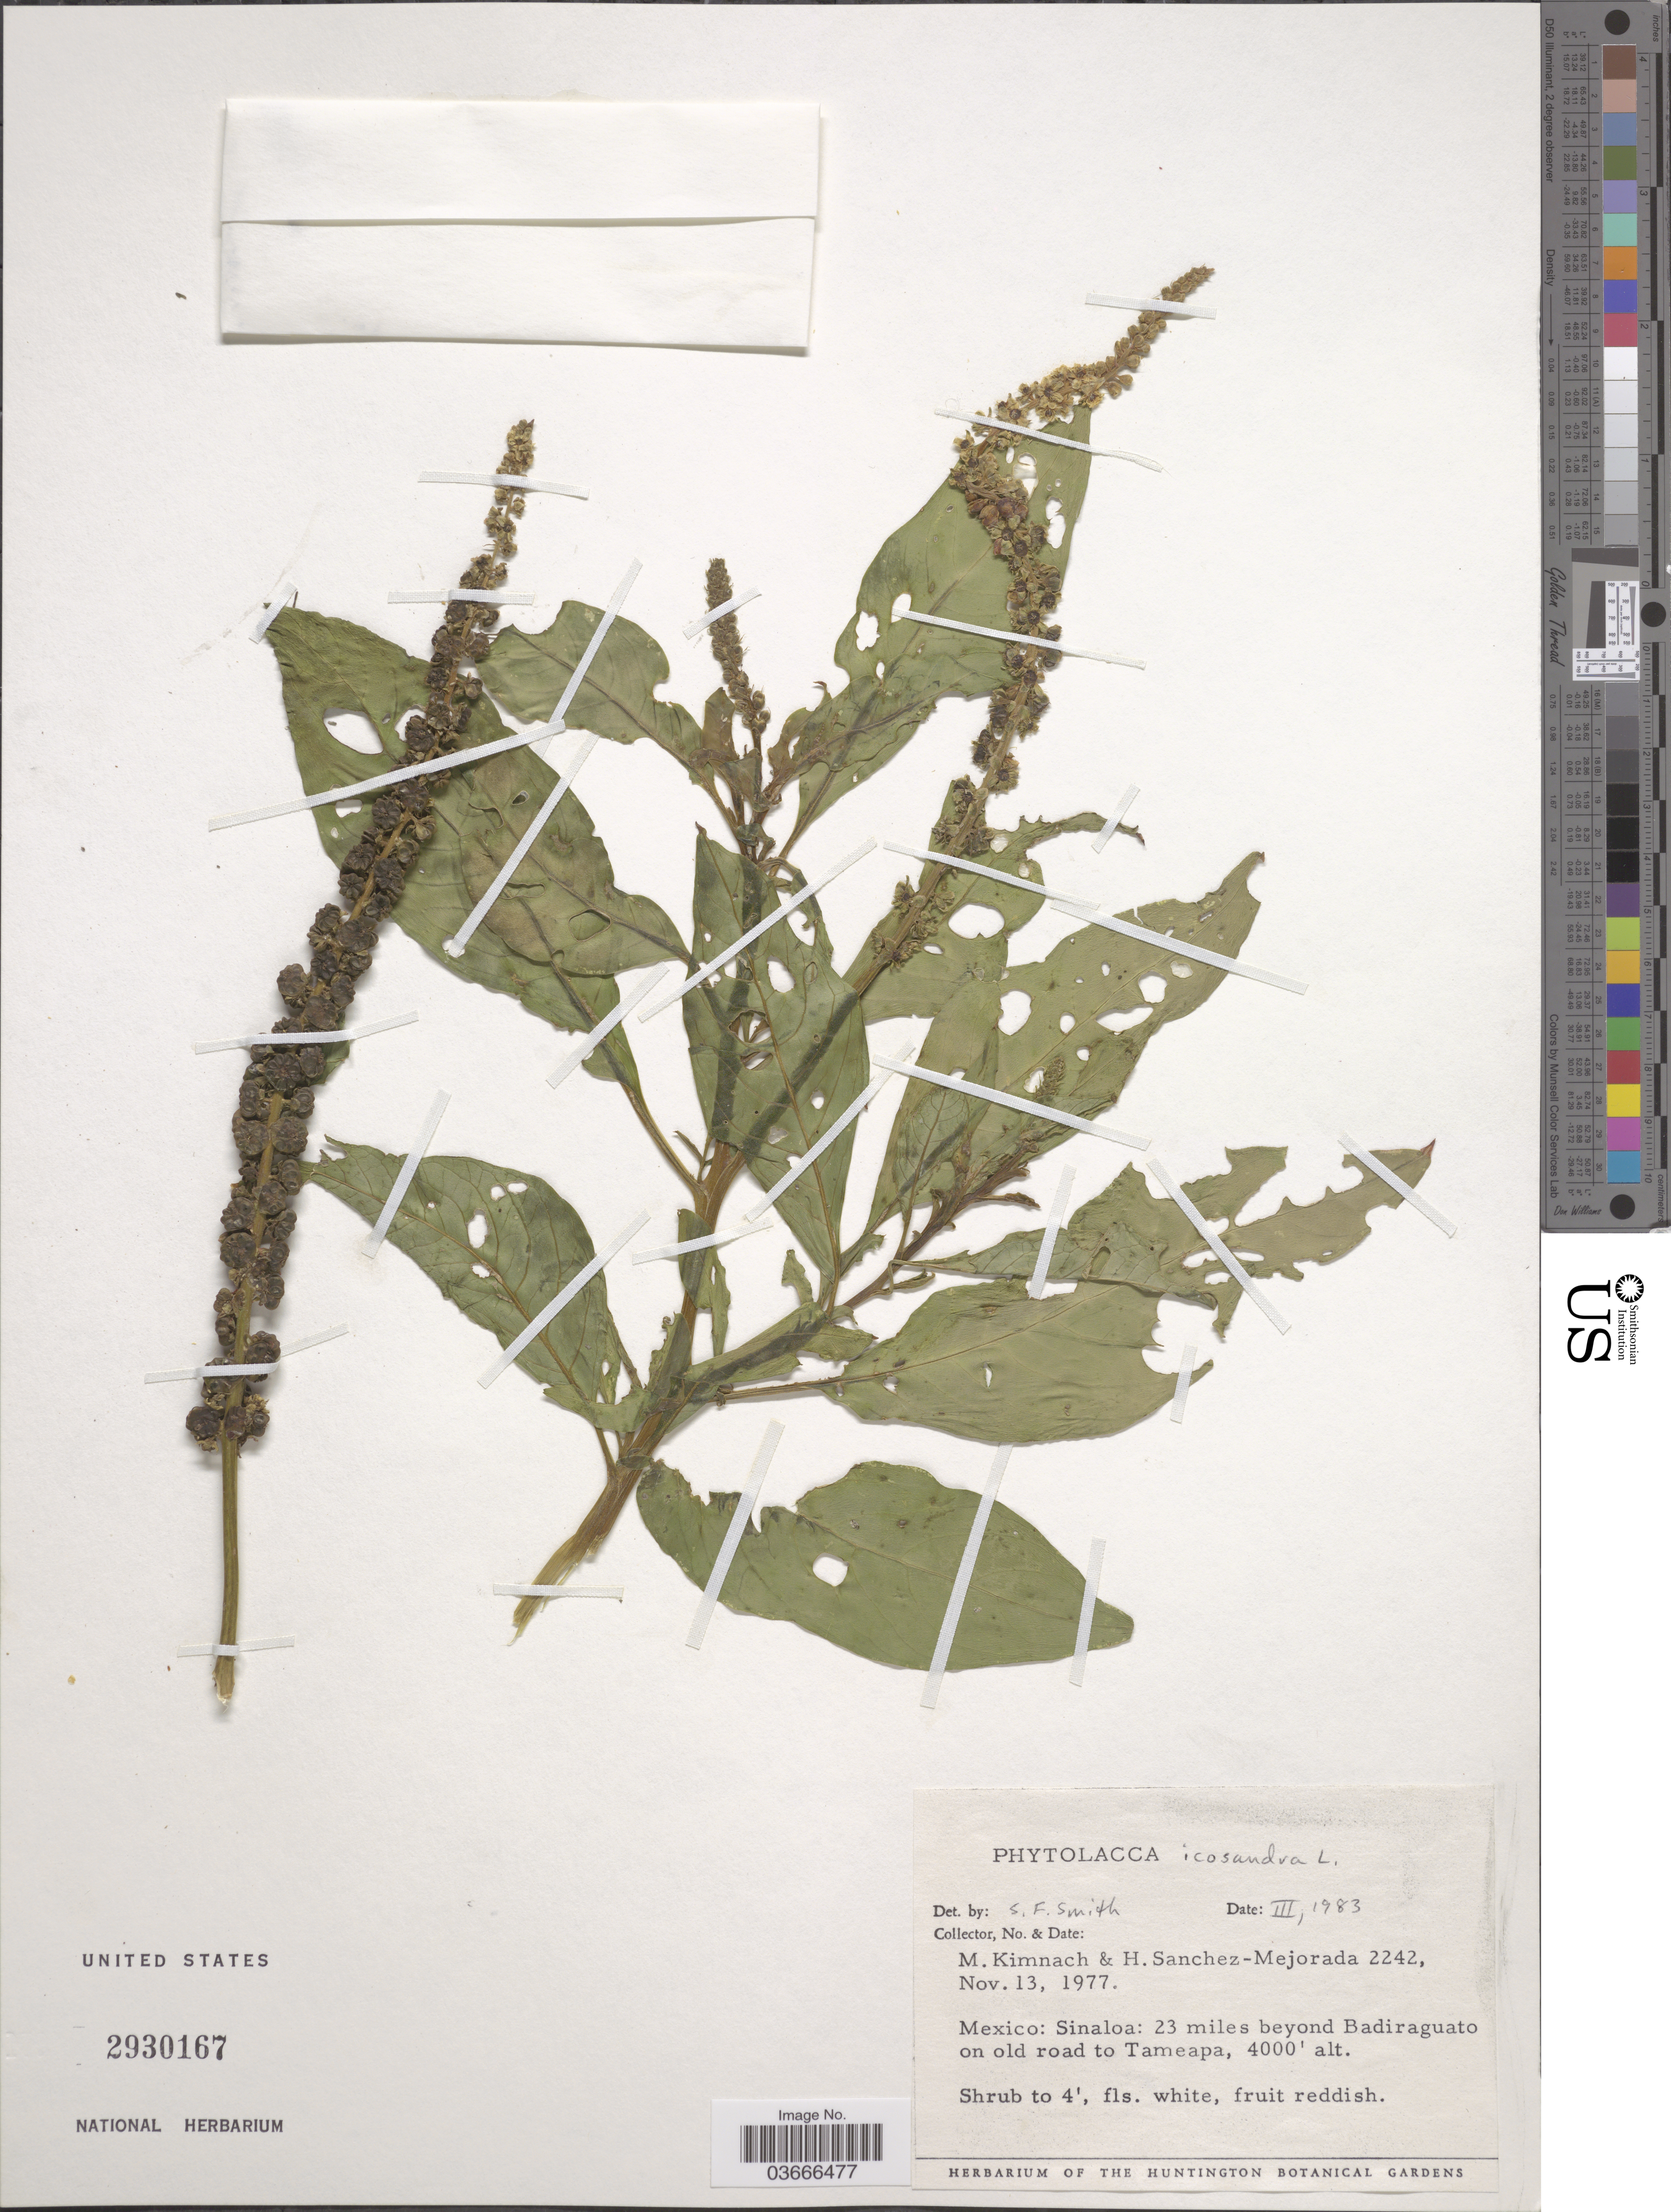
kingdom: Plantae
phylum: Tracheophyta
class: Magnoliopsida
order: Caryophyllales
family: Phytolaccaceae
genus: Phytolacca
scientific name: Phytolacca icosandra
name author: L.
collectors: M. W. Kimnach & H. Sánchez-Mejorada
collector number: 2242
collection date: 1977-11-13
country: Mexico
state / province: Sinaloa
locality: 23 miles beyond Badiraguato on old road to Tameapa.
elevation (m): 1219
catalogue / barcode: US 2930167